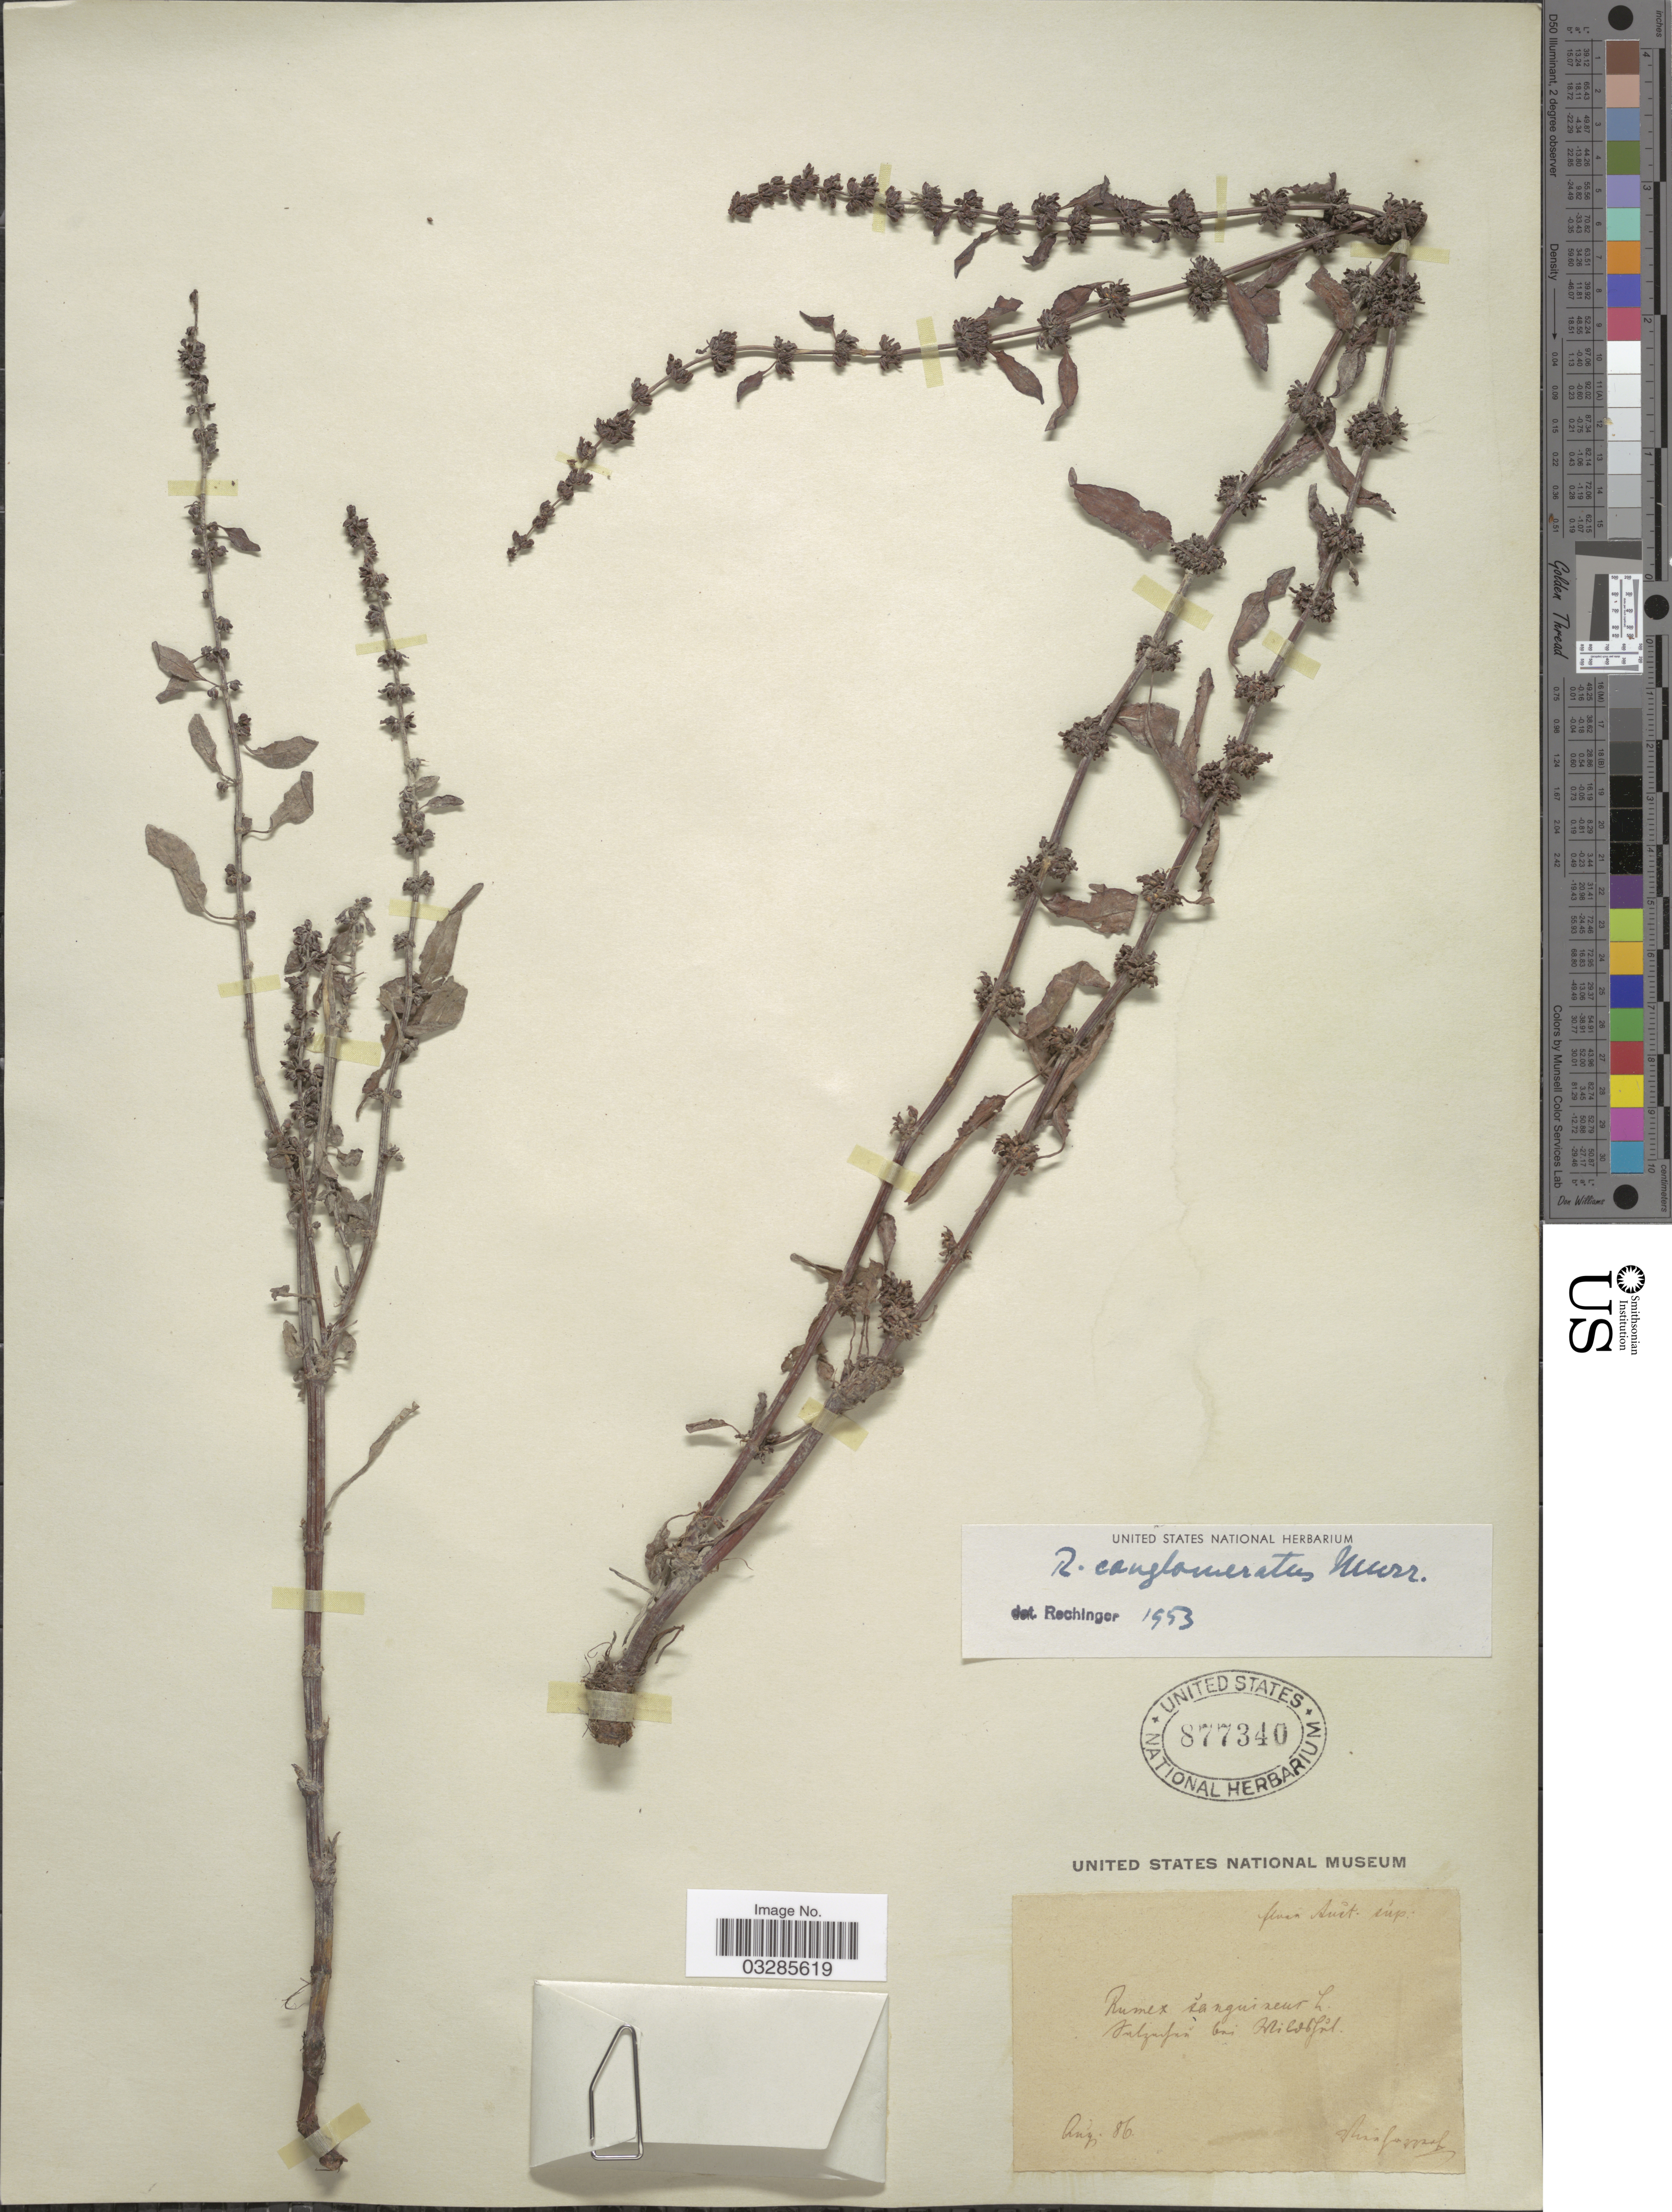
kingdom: Plantae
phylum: Tracheophyta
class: Magnoliopsida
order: Caryophyllales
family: Polygonaceae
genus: Rumex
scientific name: Rumex conglomeratus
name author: Murray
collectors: F. Vierhapper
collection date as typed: Transcribed d/m/y: /8/86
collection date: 1886-08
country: Austria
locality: [Flora Aust. sup., Salzachau bei Wildshut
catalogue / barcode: US 877340